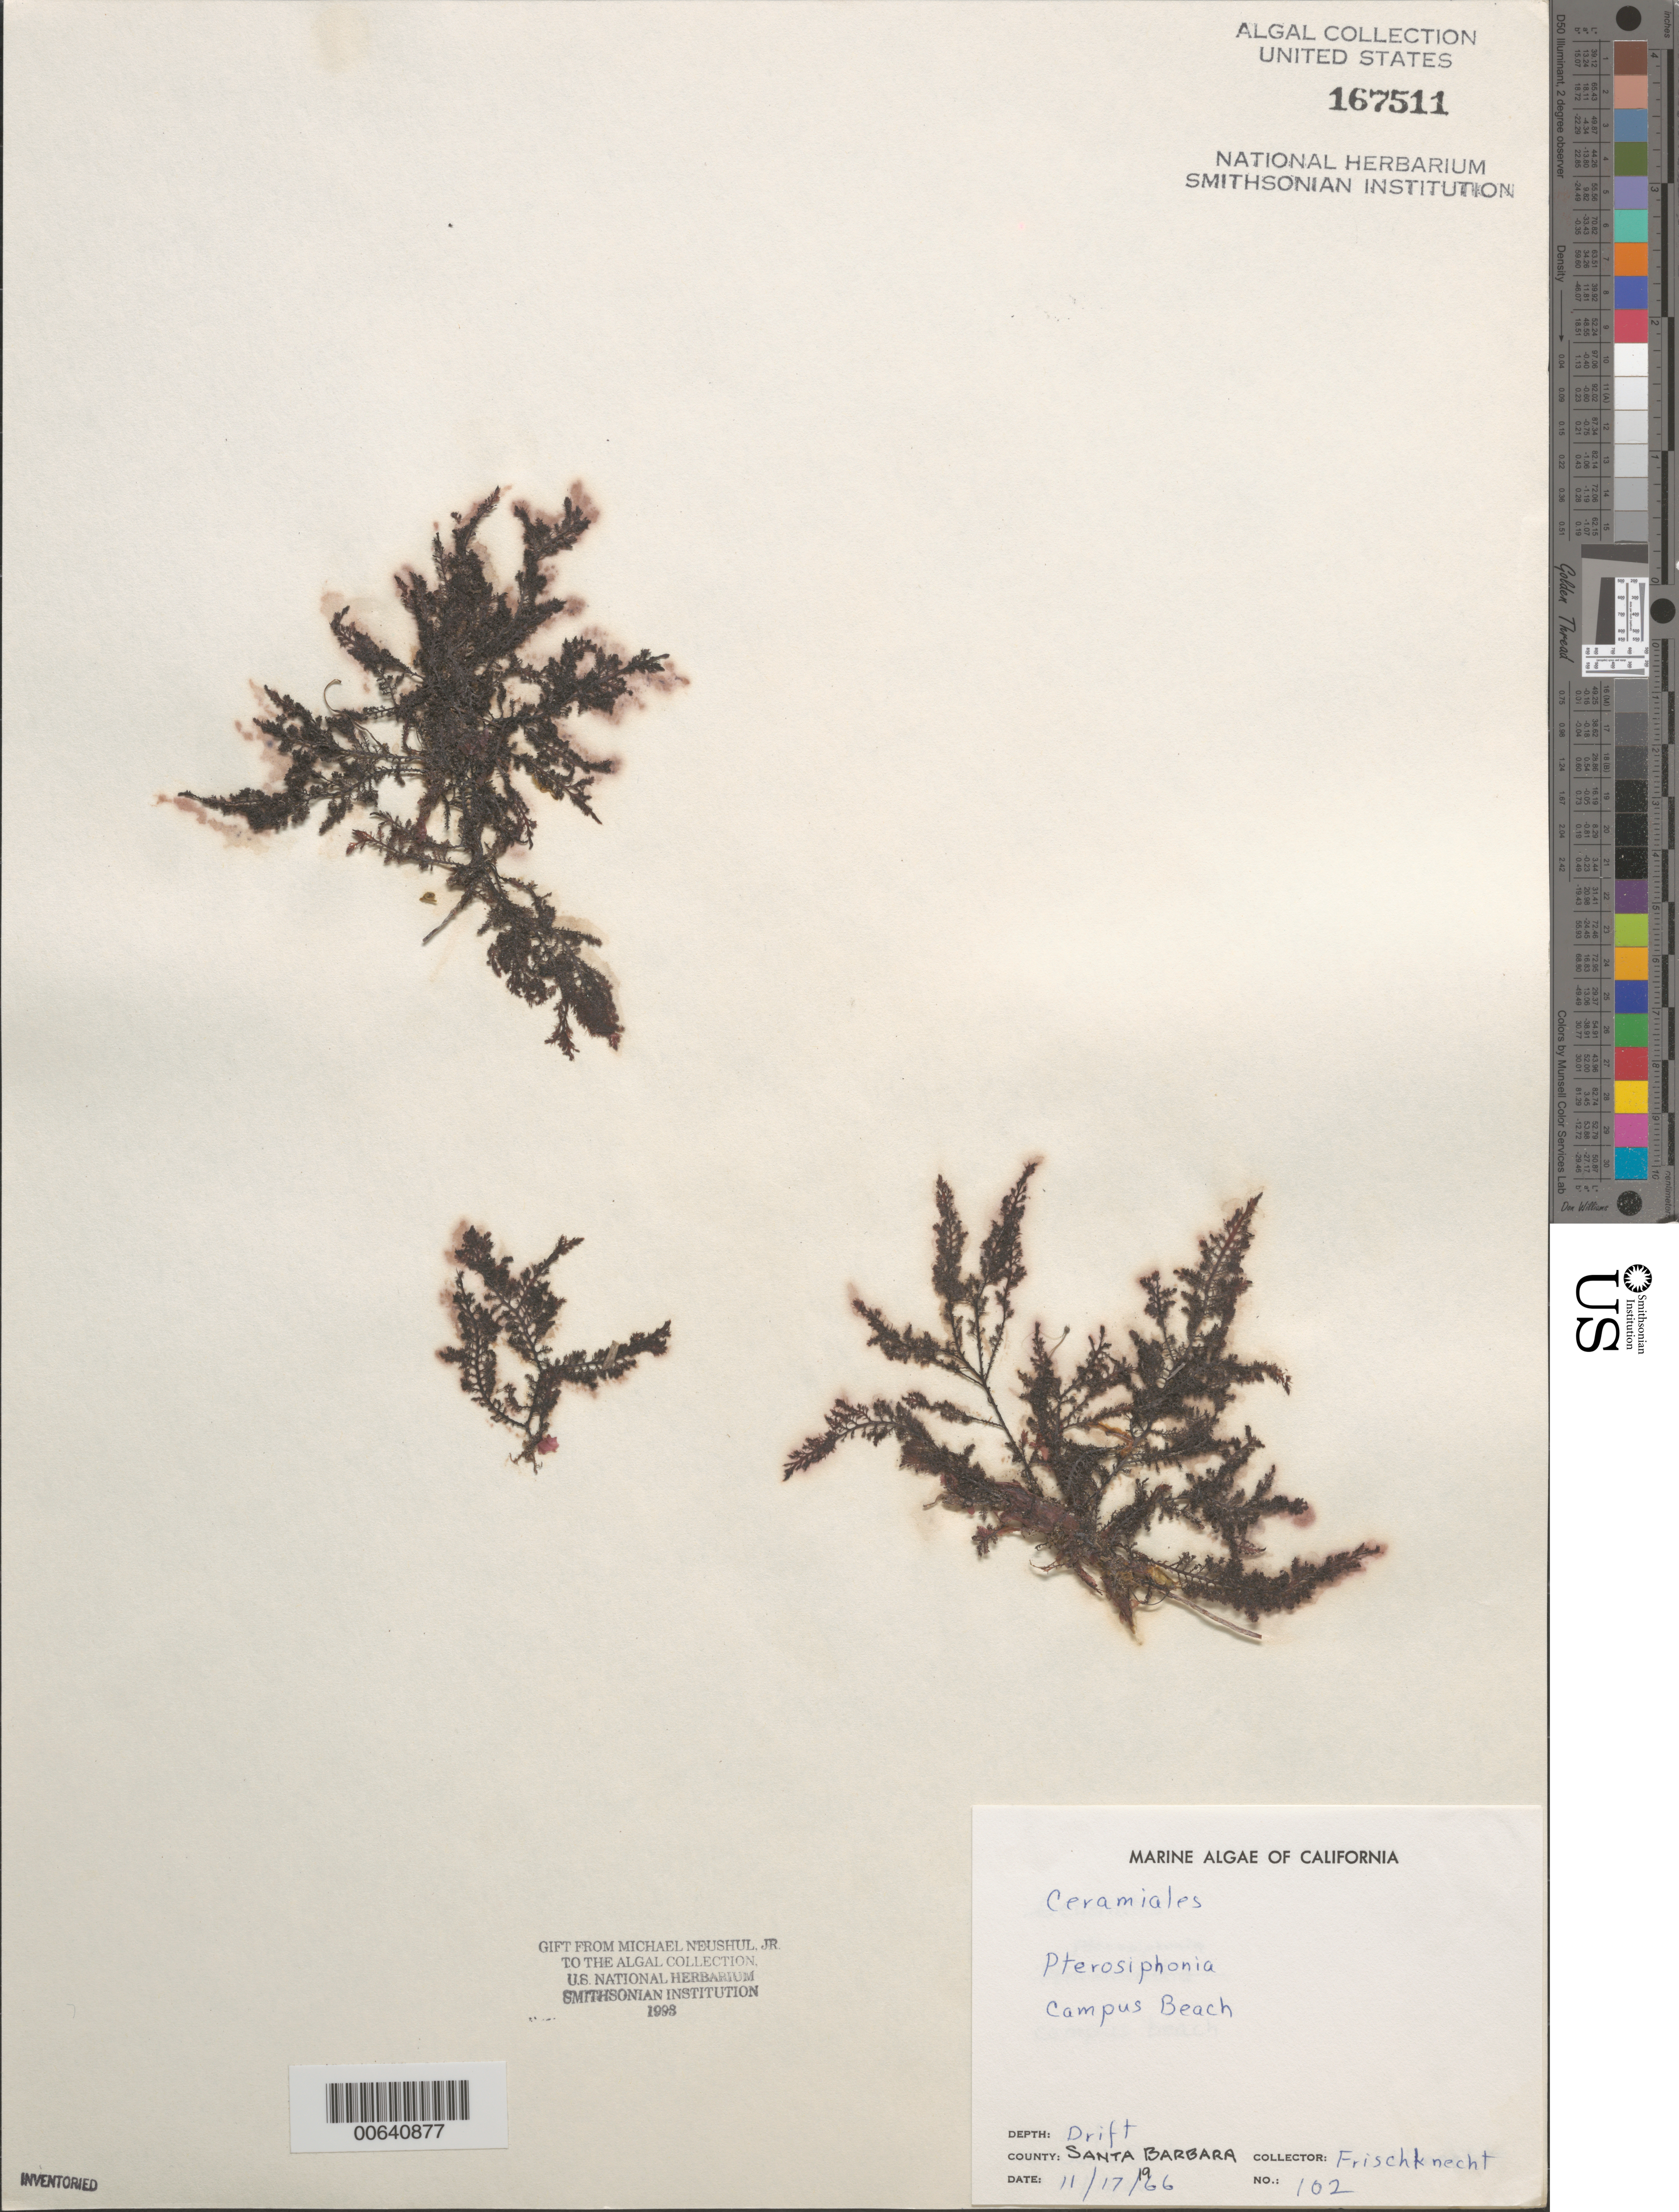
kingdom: Plantae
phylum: Rhodophyta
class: Florideophyceae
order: Ceramiales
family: Rhodomelaceae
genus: Pterosiphonia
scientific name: Pterosiphonia sp.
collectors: -. Frischknecht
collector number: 102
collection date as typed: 17 Nov 1966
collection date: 1966-11-17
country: United States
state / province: California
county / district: Santa Barbara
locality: Campus Beach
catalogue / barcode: US 167511